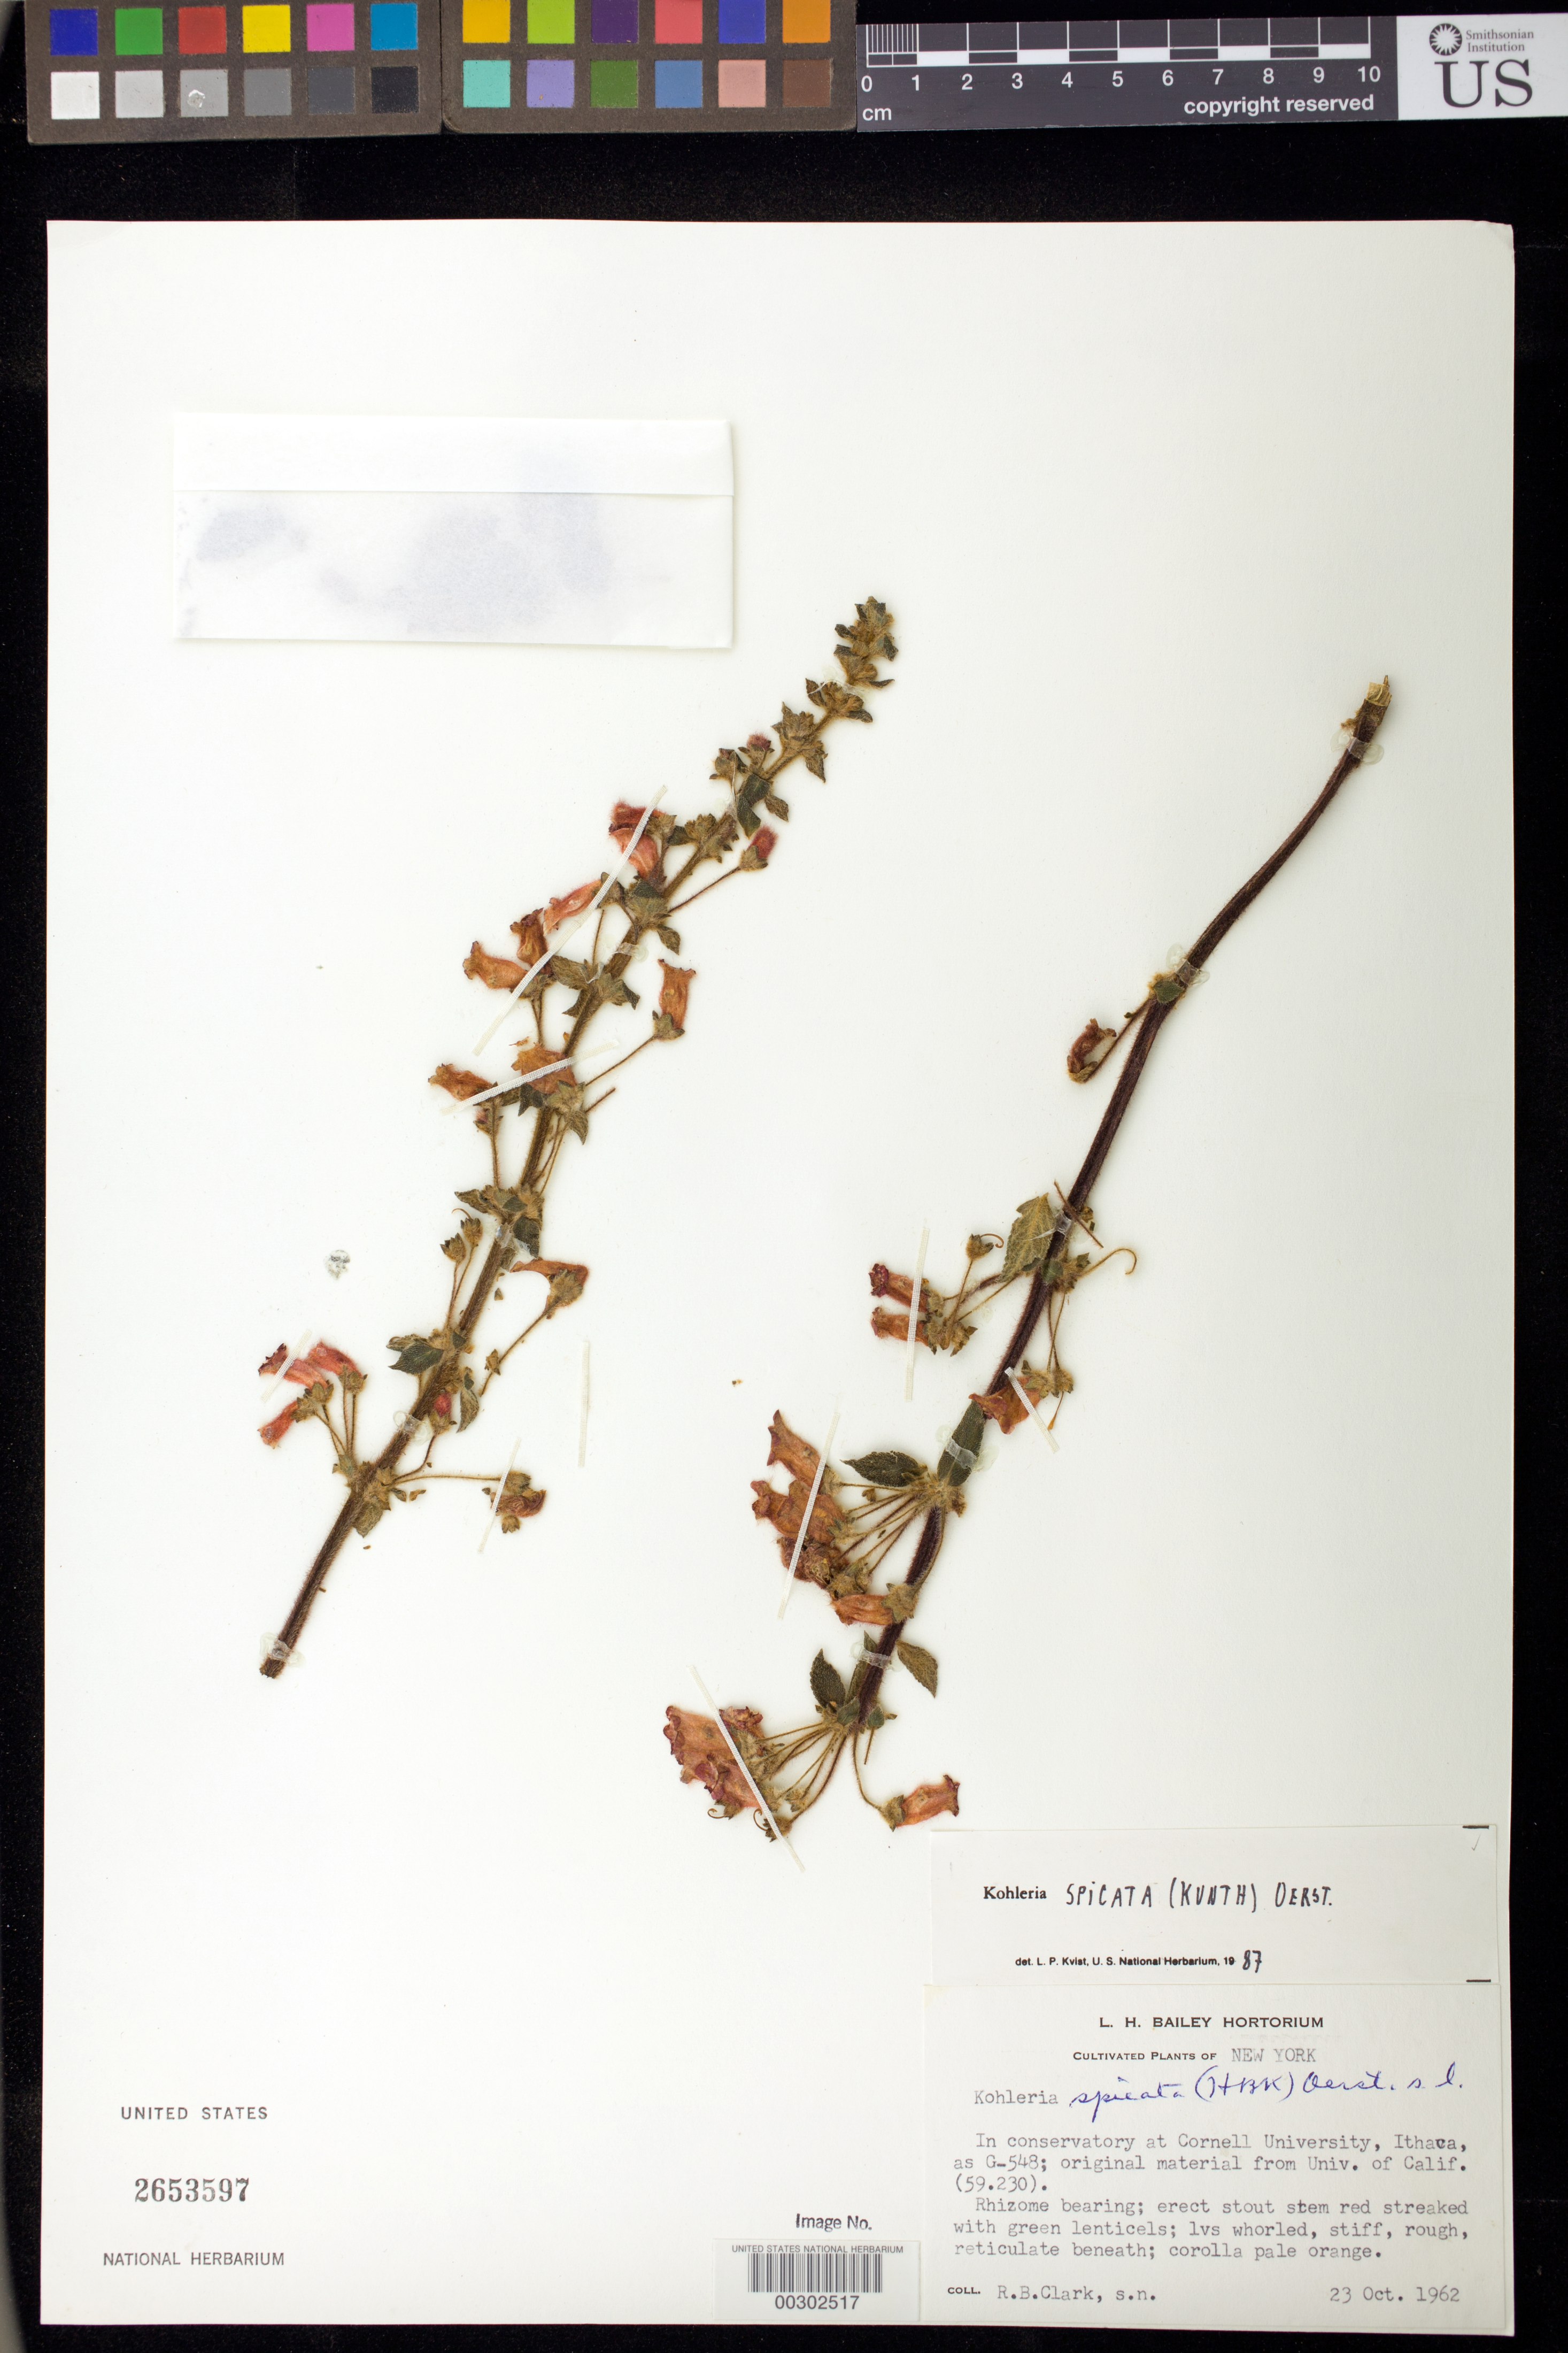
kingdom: Plantae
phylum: Tracheophyta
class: Magnoliopsida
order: Lamiales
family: Gesneriaceae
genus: Kohleria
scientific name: Kohleria spicata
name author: (Kunth) Oerst.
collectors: R. B. Clark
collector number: s.n. [G-548]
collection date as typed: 23 Oct 1962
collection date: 1962-10-23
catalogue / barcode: US 2653597